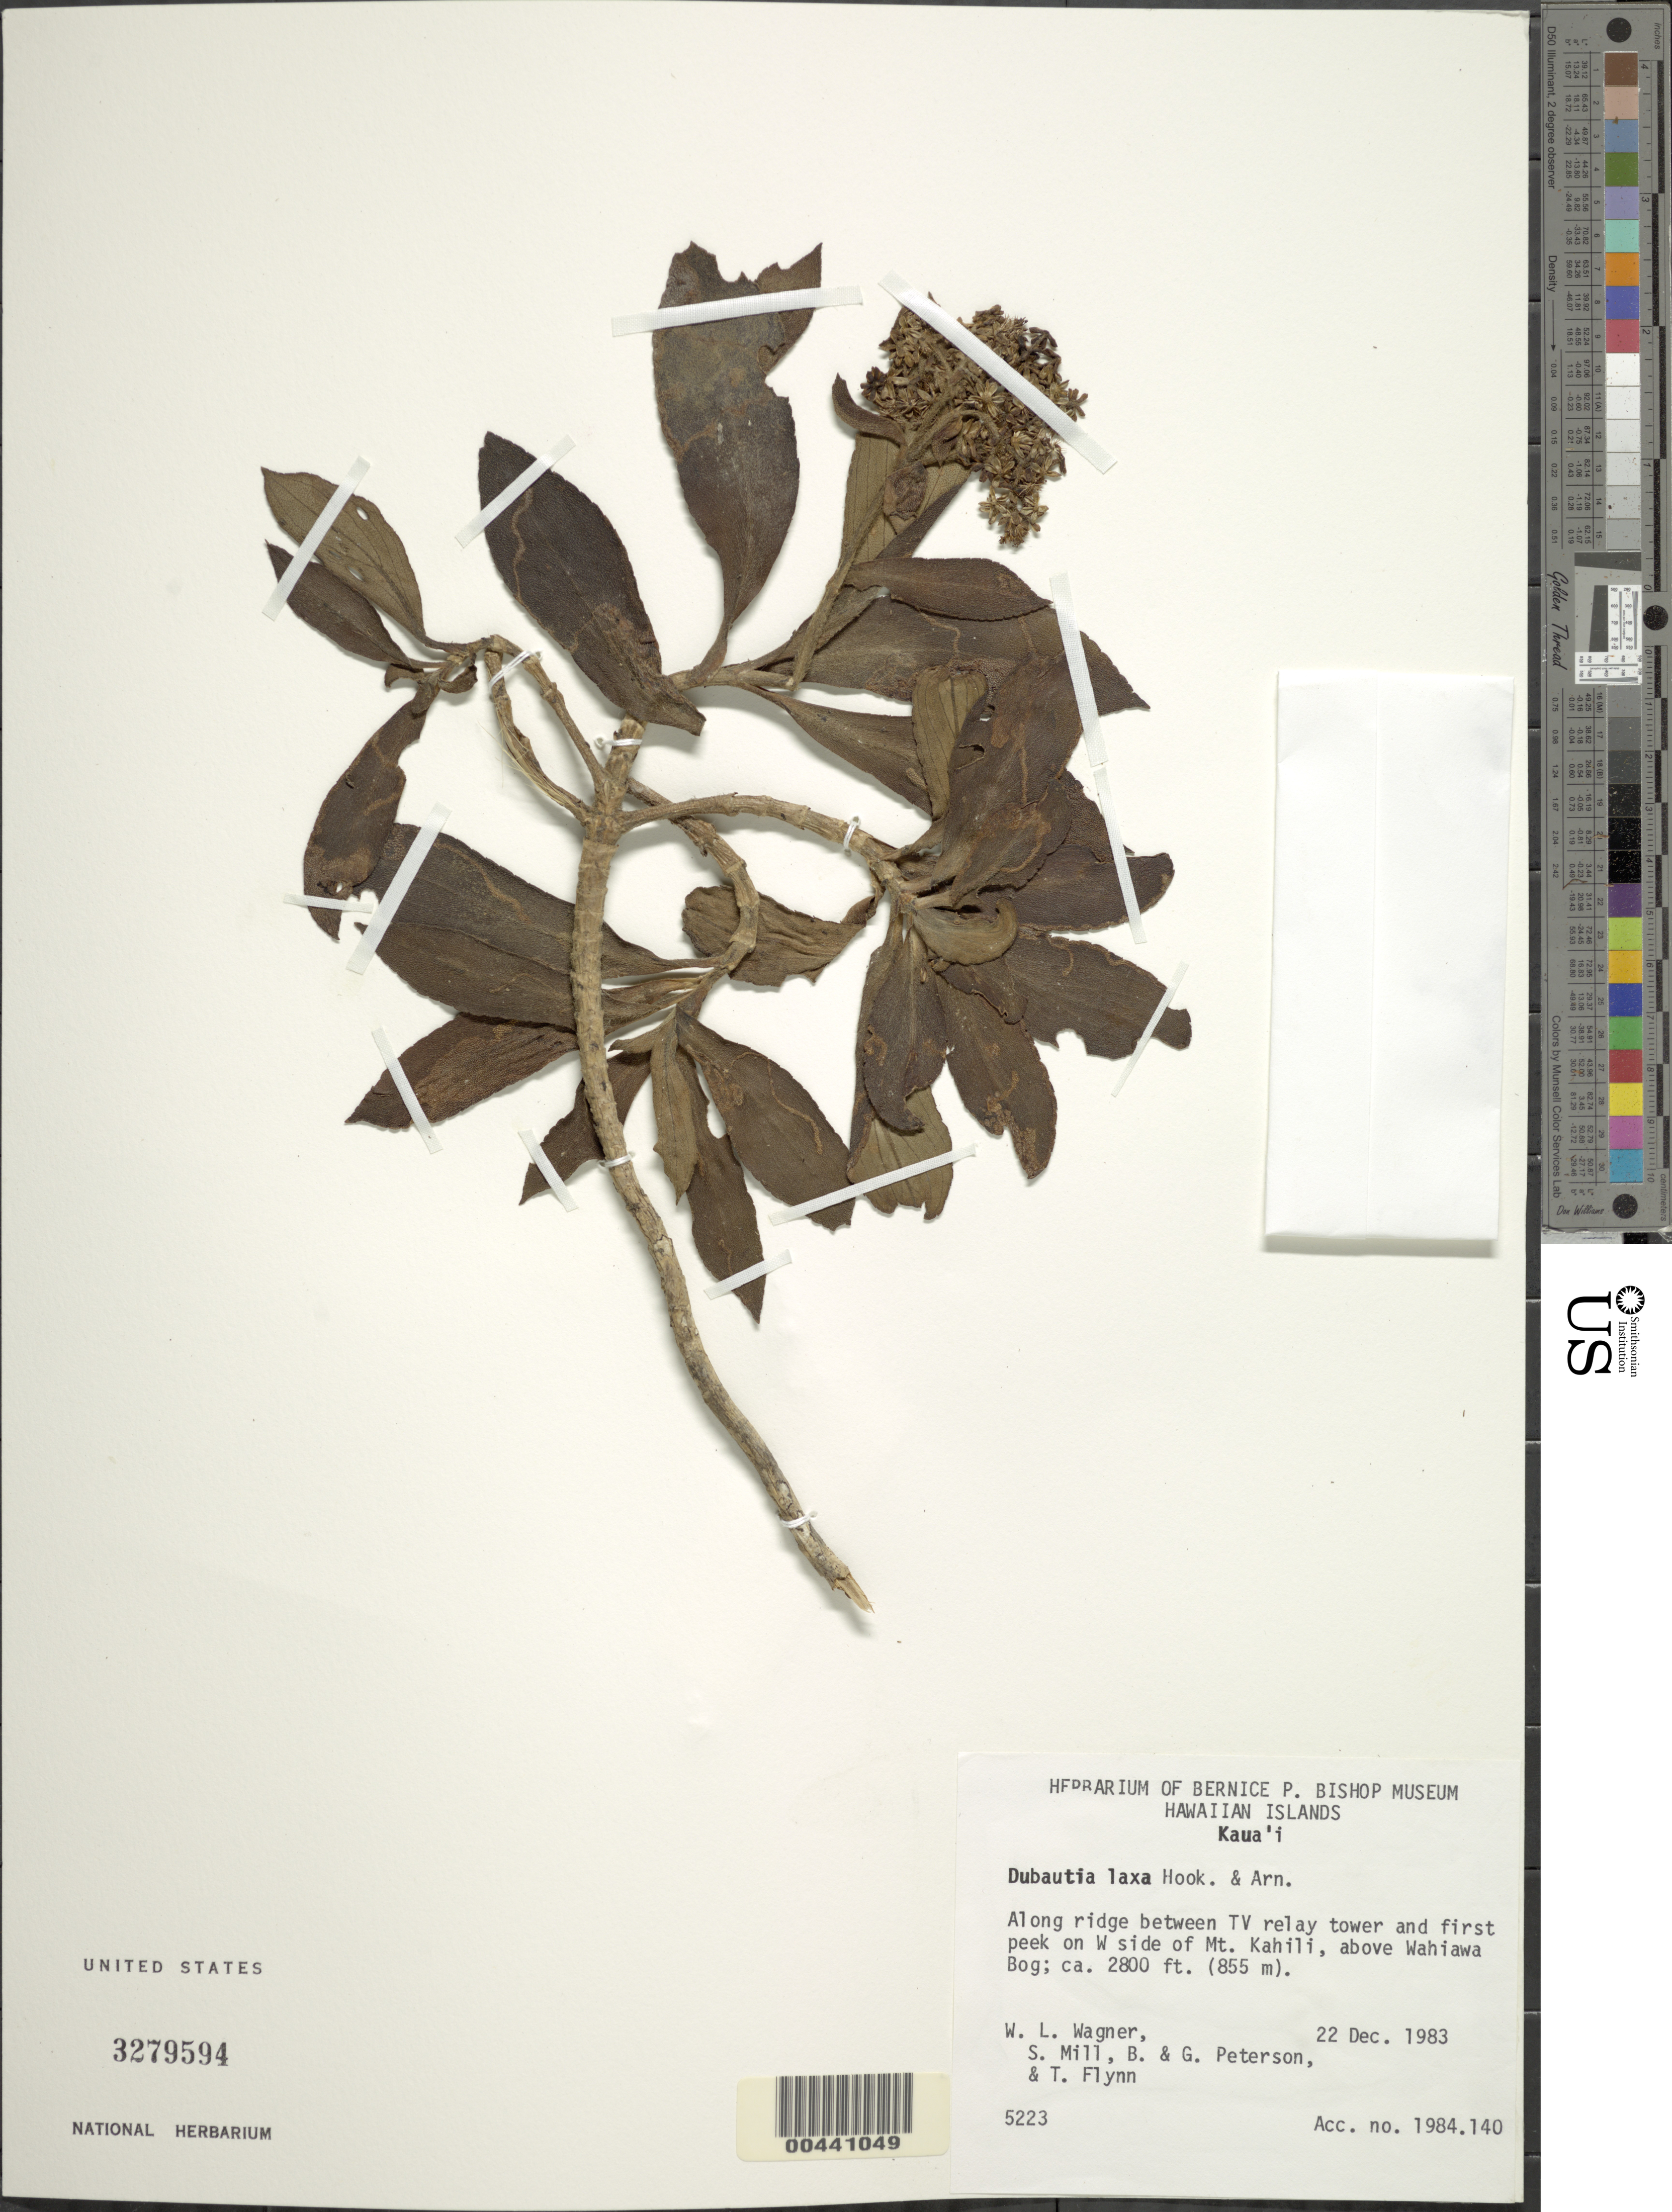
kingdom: Plantae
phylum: Tracheophyta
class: Magnoliopsida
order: Asterales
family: Asteraceae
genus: Dubautia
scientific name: Dubautia laxa subsp. hirsuta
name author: (Hillebr.) G.D. Carr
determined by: Wagner, W. L., (BOT), Smithsonian Institution - National Museum of Natural History (UNITED STATES)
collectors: W. L. Wagner, S. W. Miller, B. Peterson, G. Peterson & T. W. Flynn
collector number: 5223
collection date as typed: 22 Dec 1983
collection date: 1983-12-22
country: United States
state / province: Hawaii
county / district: Kauai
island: Kaua'i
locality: Along ridge between TV relay tower and first peak on W side of Mt. Kahili, above Wahiawa Bog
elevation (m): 855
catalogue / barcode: US 3279594